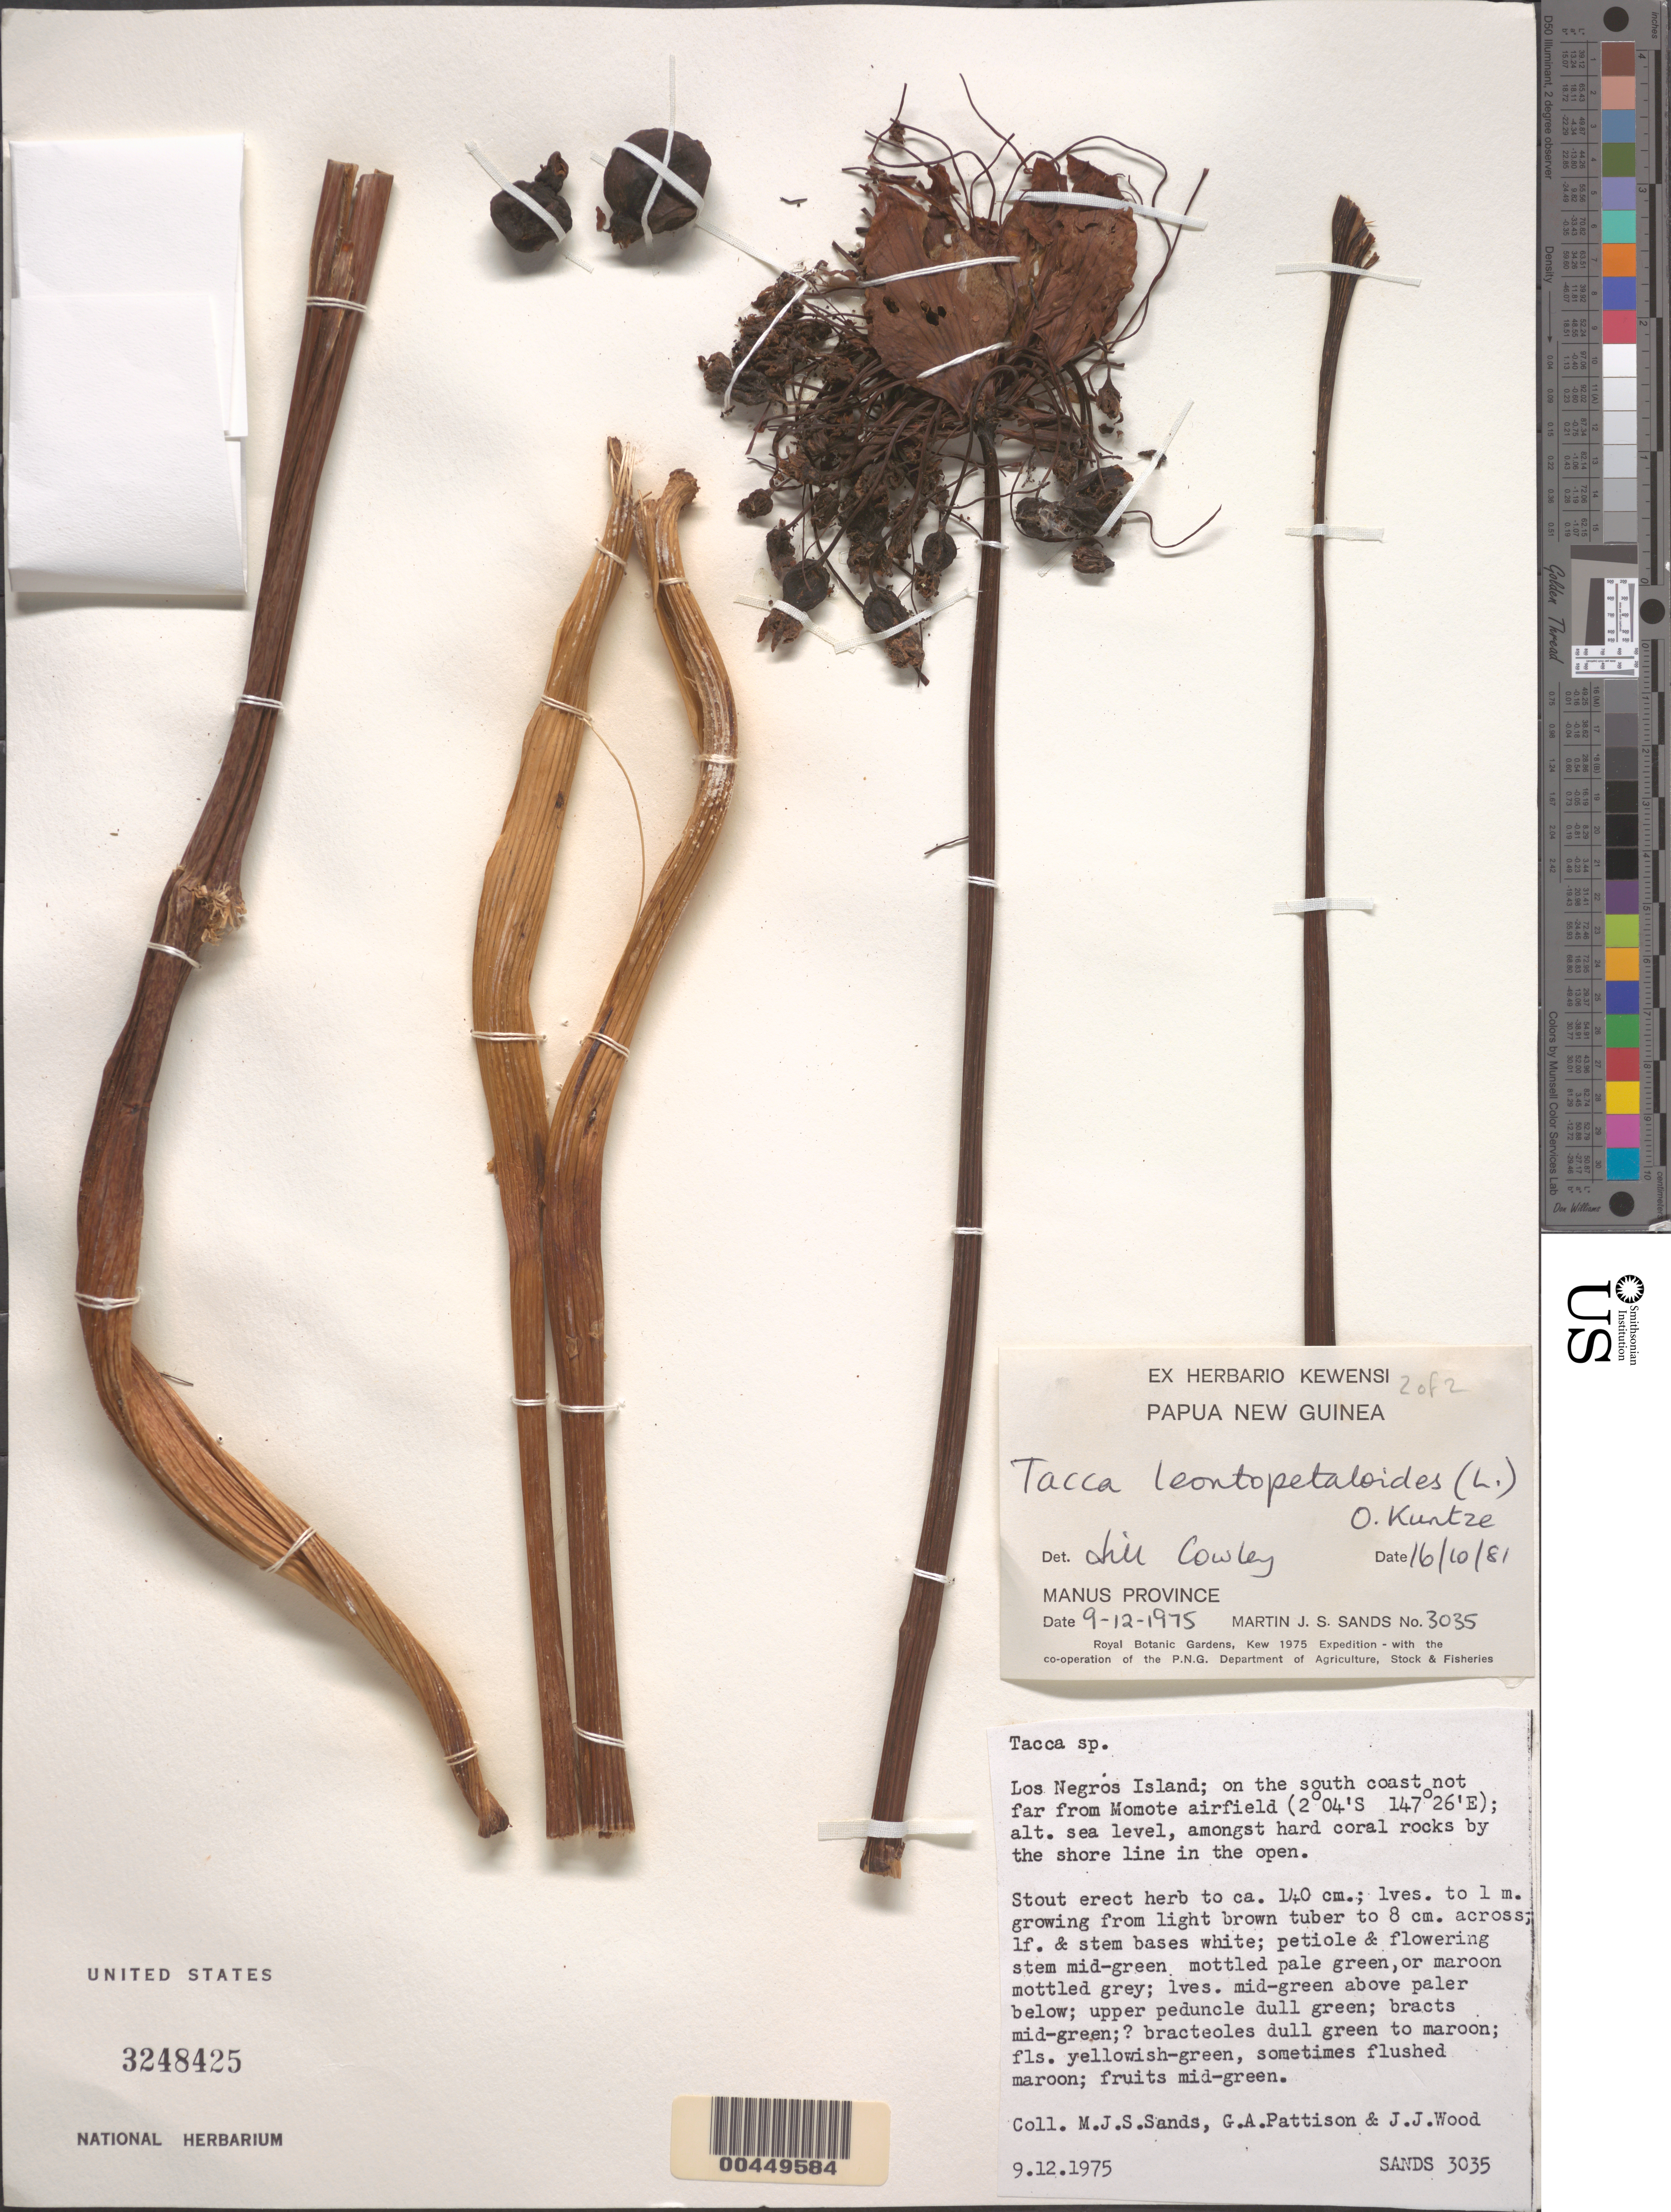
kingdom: Plantae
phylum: Tracheophyta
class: Liliopsida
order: Dioscoreales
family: Dioscoreaceae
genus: Tacca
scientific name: Tacca leontopetaloides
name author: (L.) Kuntze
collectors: M. Sands, G. Pattison & J. Wood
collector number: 3035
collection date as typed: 09 Dec 1975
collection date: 1975-12-09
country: Papua New Guinea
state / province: Manus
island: Manus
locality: Manus. admirality is., bismark archipelago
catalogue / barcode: US 3248425